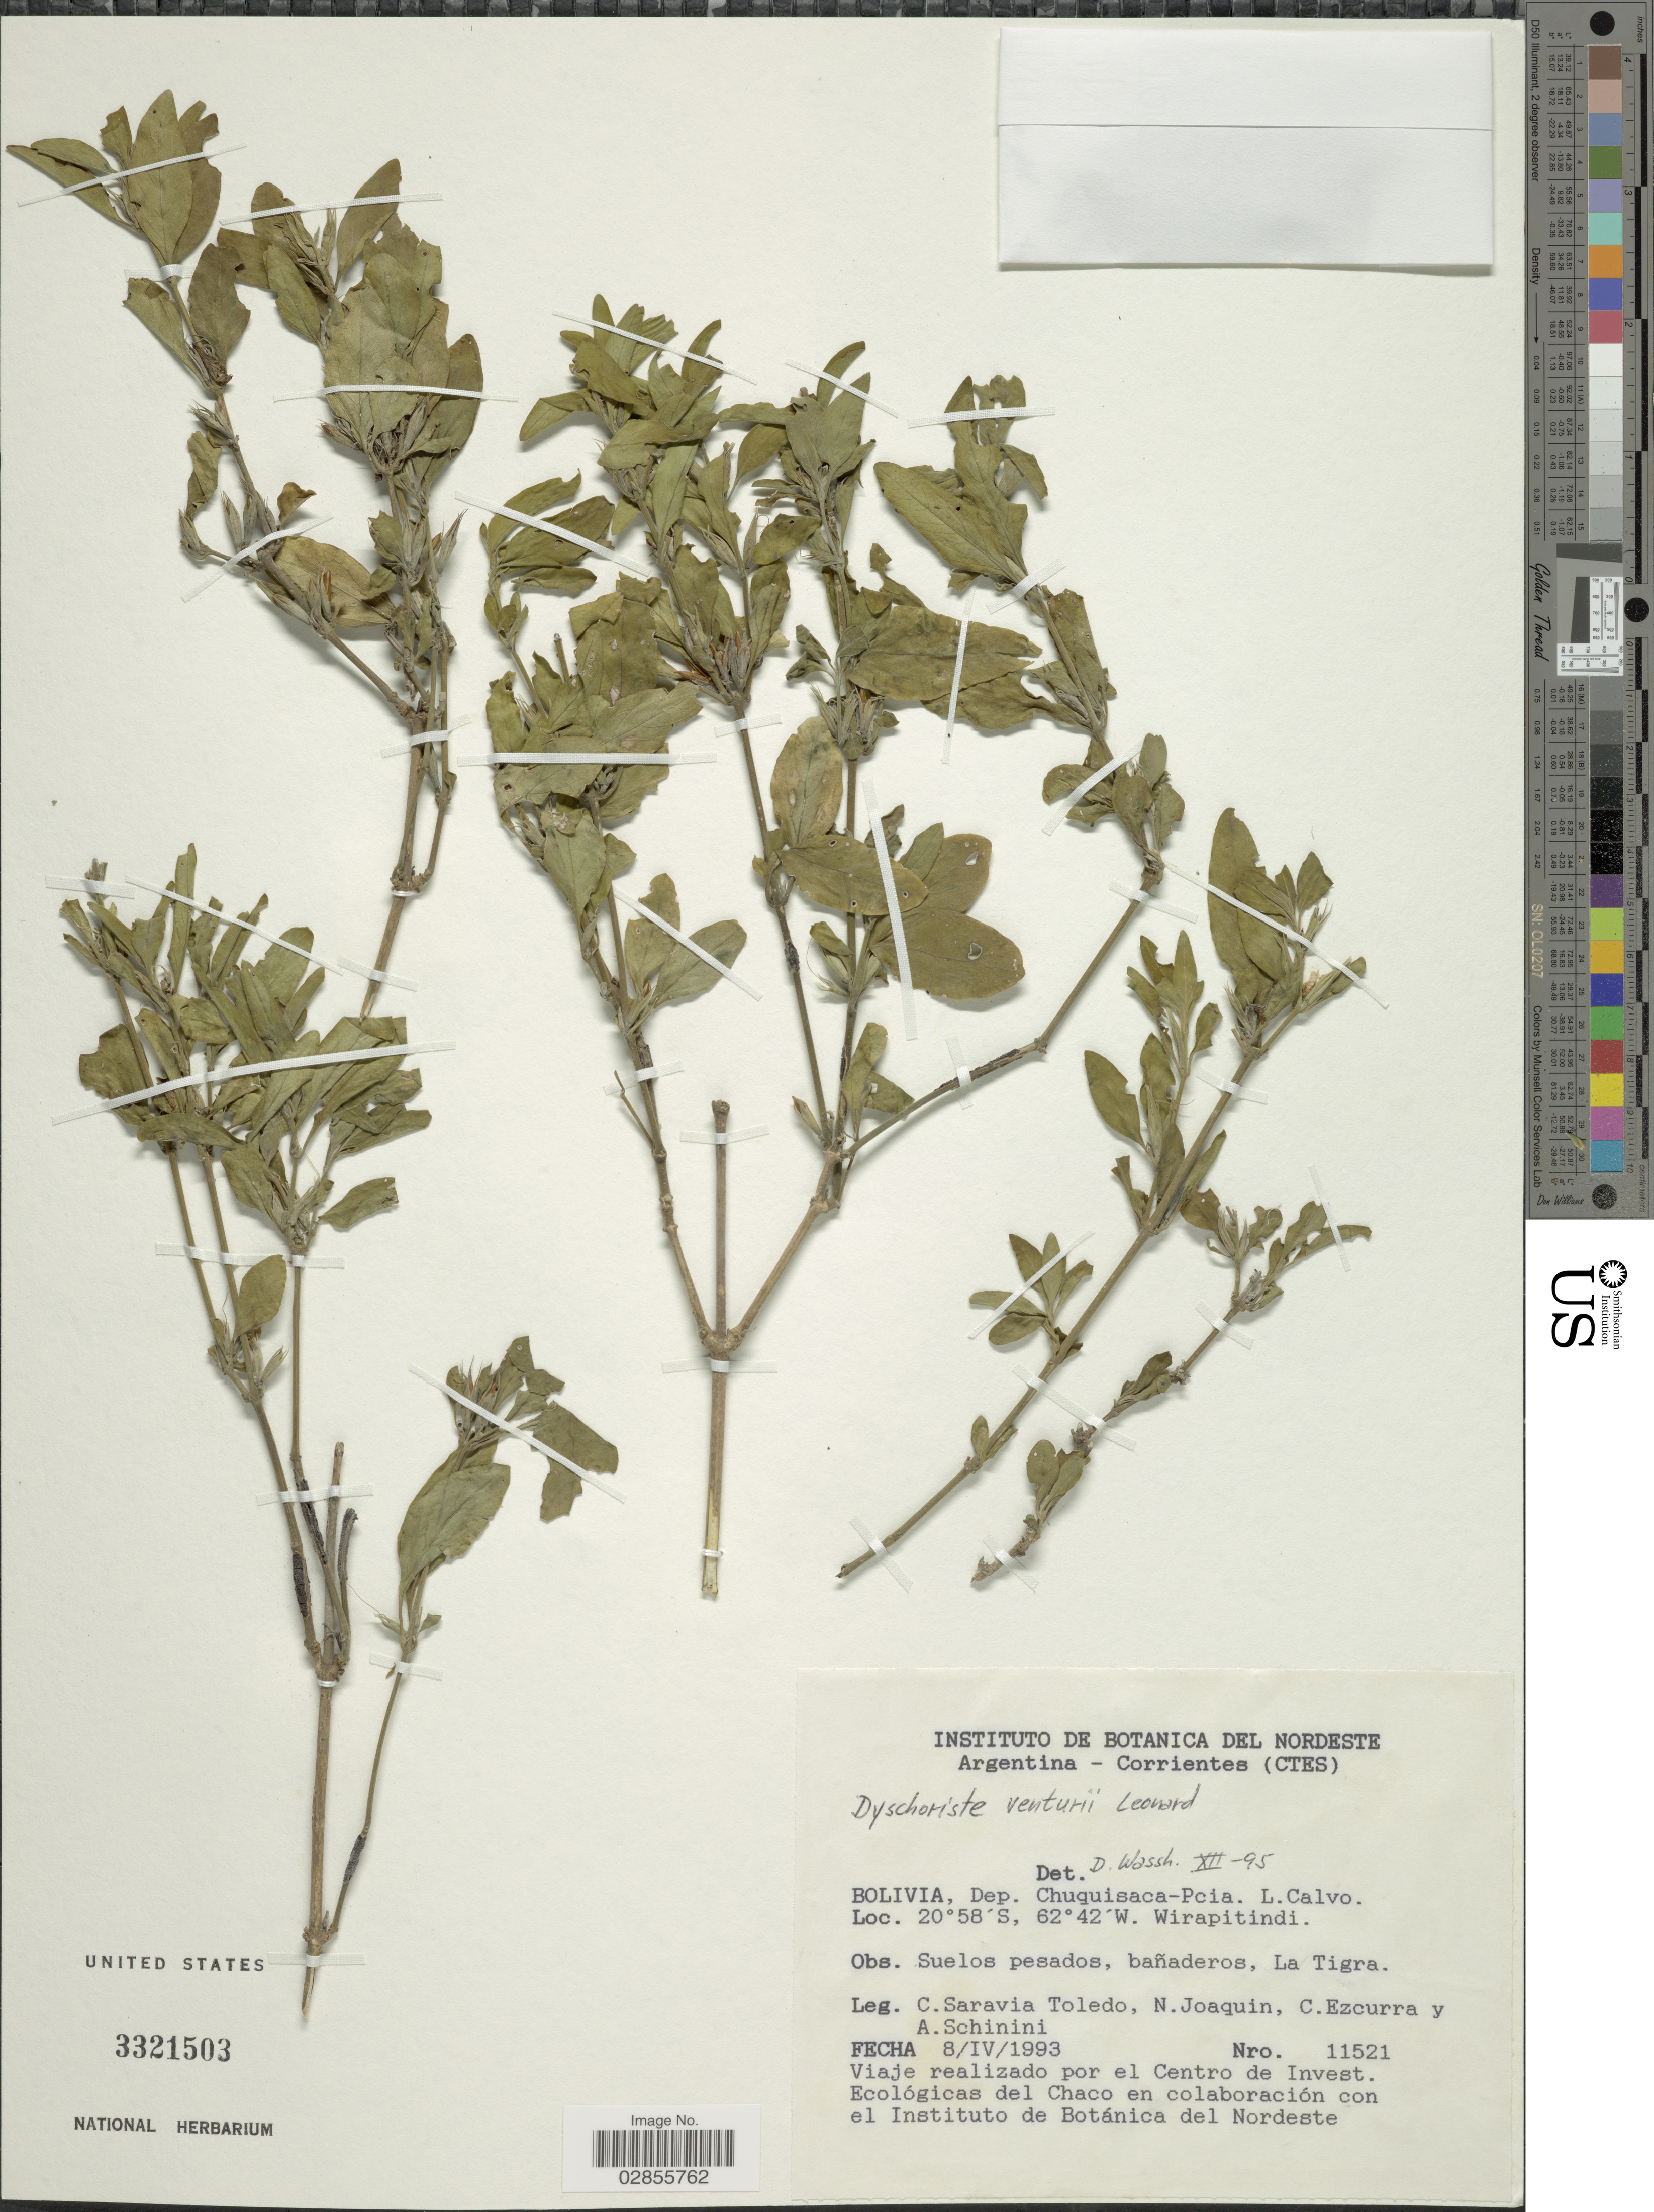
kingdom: Plantae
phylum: Tracheophyta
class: Magnoliopsida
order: Lamiales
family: Acanthaceae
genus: Dyschoriste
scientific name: Dyschoriste venturii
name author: Leonard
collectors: C. Saravia T., N. Jaoquin, C. Ezcurra & A. Schinini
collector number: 11521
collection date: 1993-04-08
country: Bolivia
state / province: Chuquisaca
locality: Dep. Chuquisaca-Pcia. L. Calvo. Wirapitindi.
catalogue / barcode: US 3321503